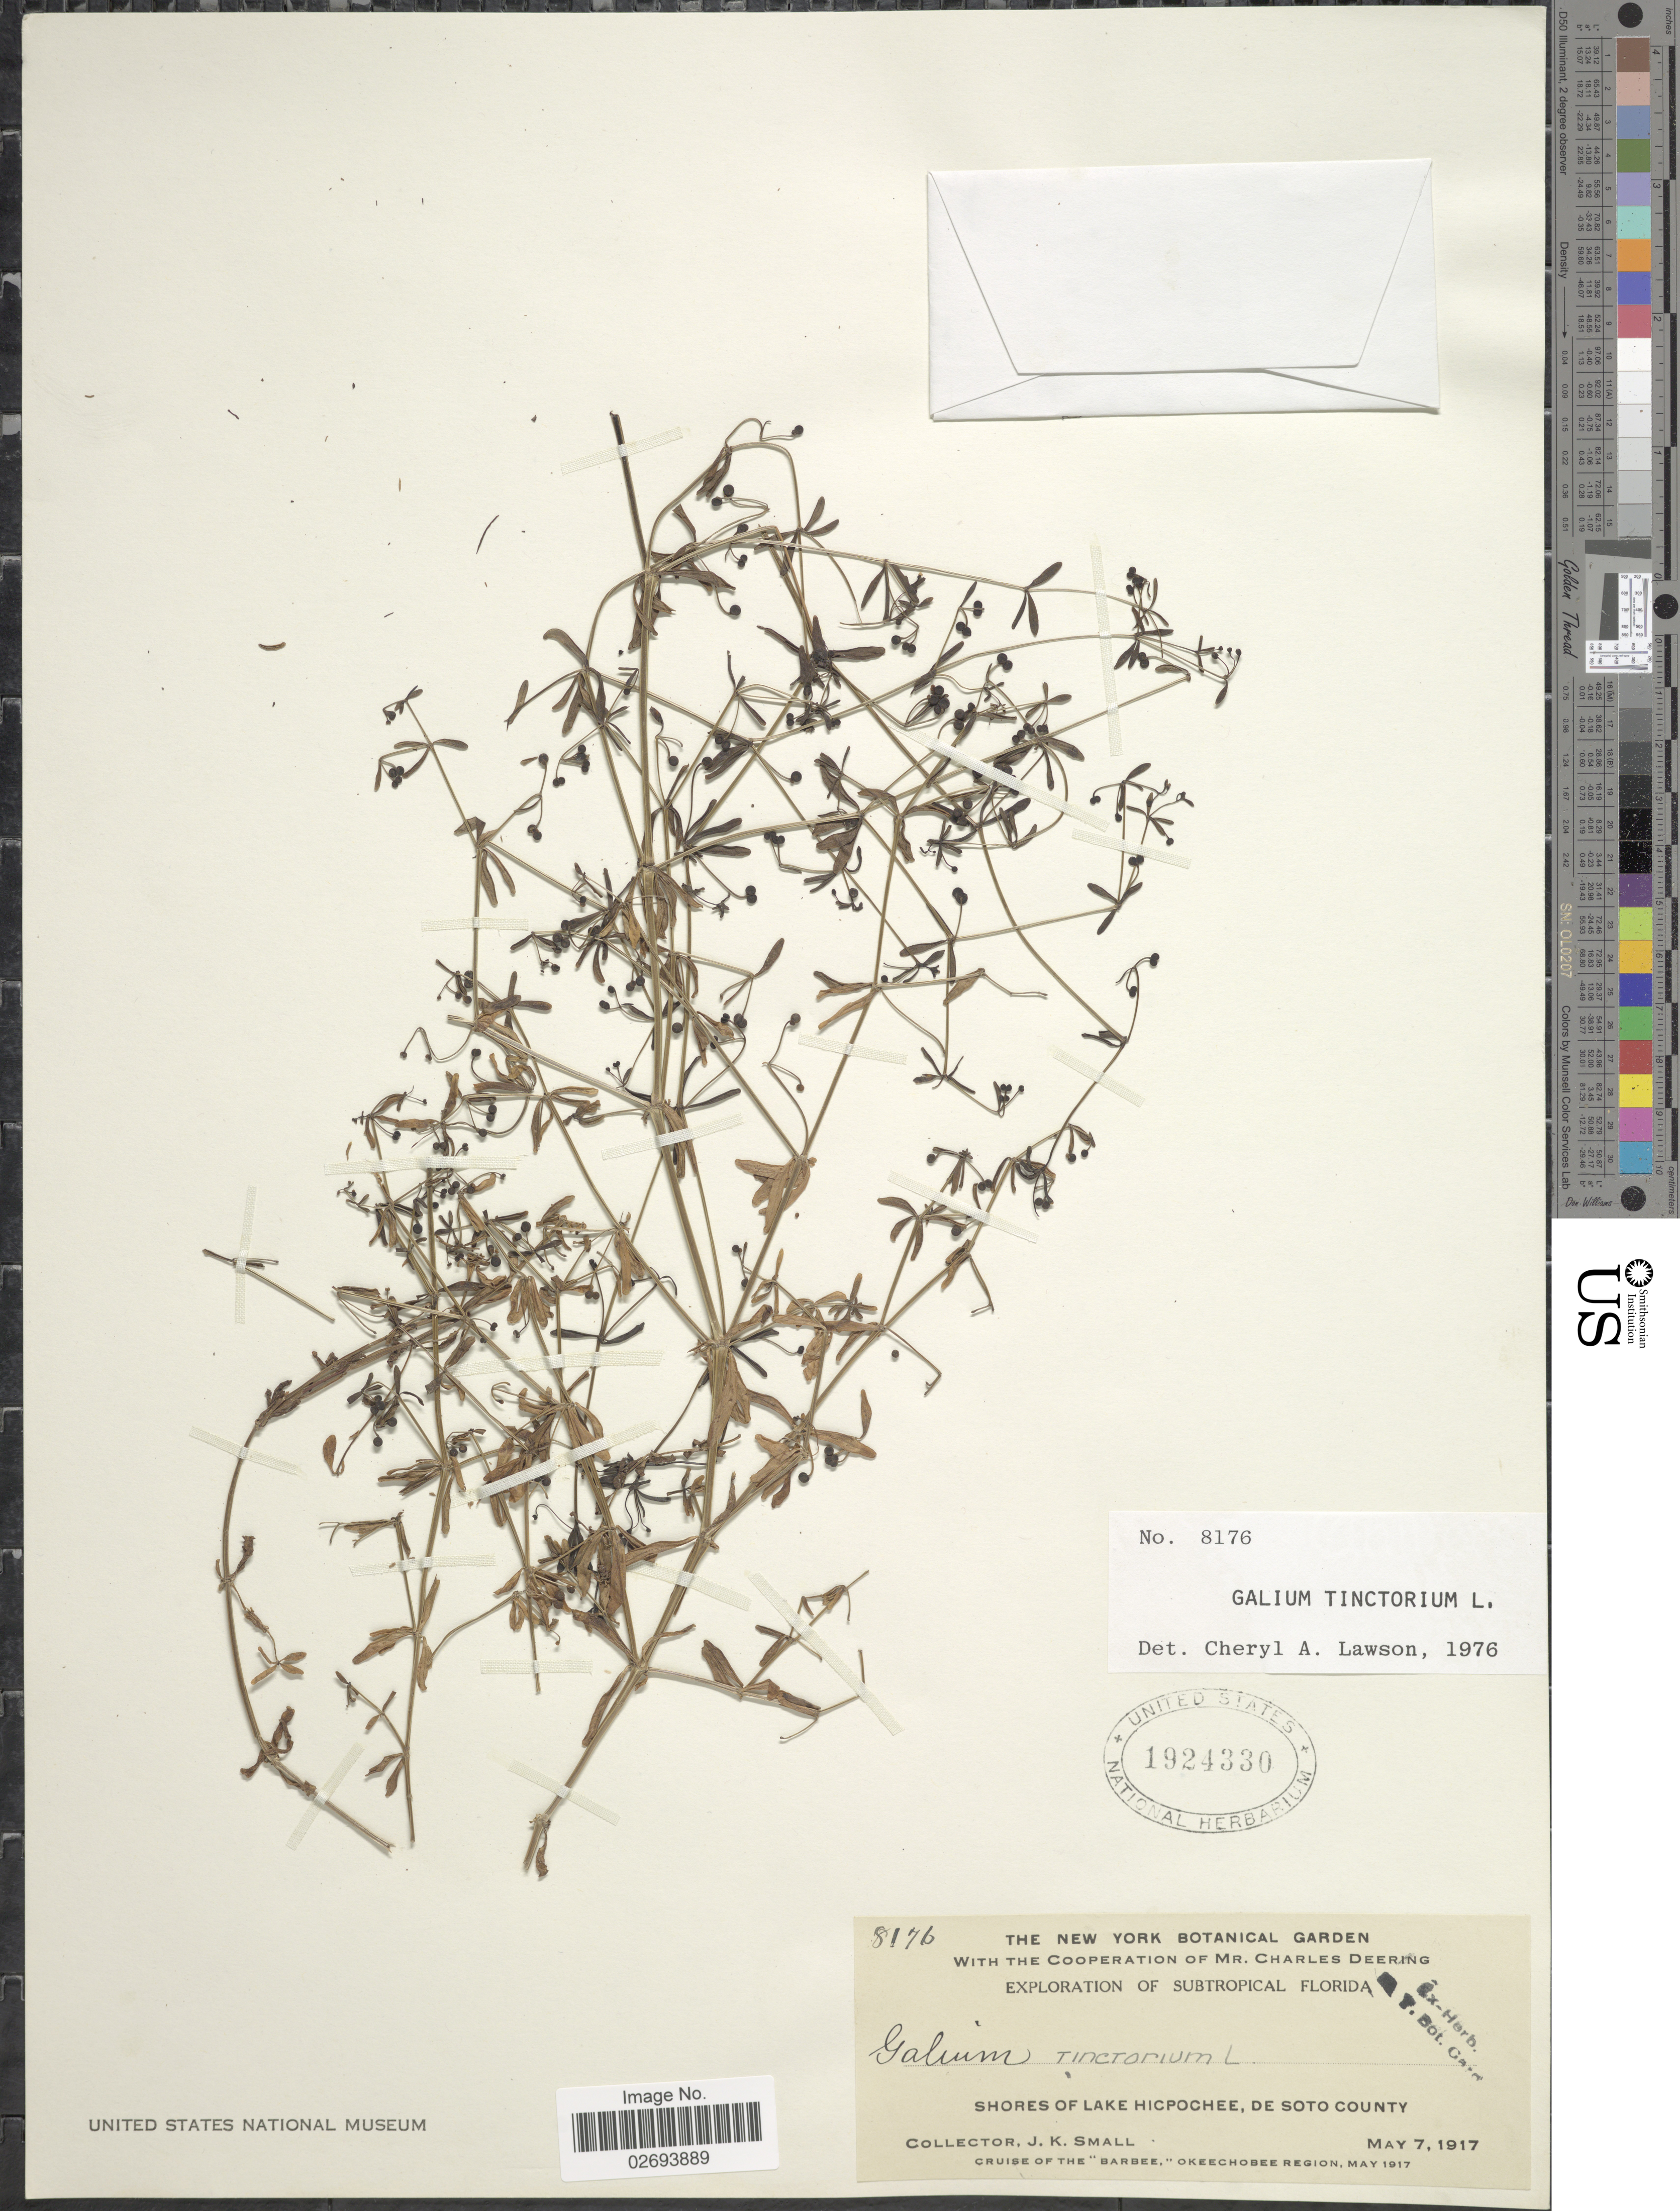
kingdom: Plantae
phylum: Tracheophyta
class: Magnoliopsida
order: Gentianales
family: Rubiaceae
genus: Galium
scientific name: Galium tinctorium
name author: (L.) Scop.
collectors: J. K. Small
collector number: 8176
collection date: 1917-05-07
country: United States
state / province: Florida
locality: Subtropical Florida. Shores of Lake Hicpochee, De Soto County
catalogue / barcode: US 1924330